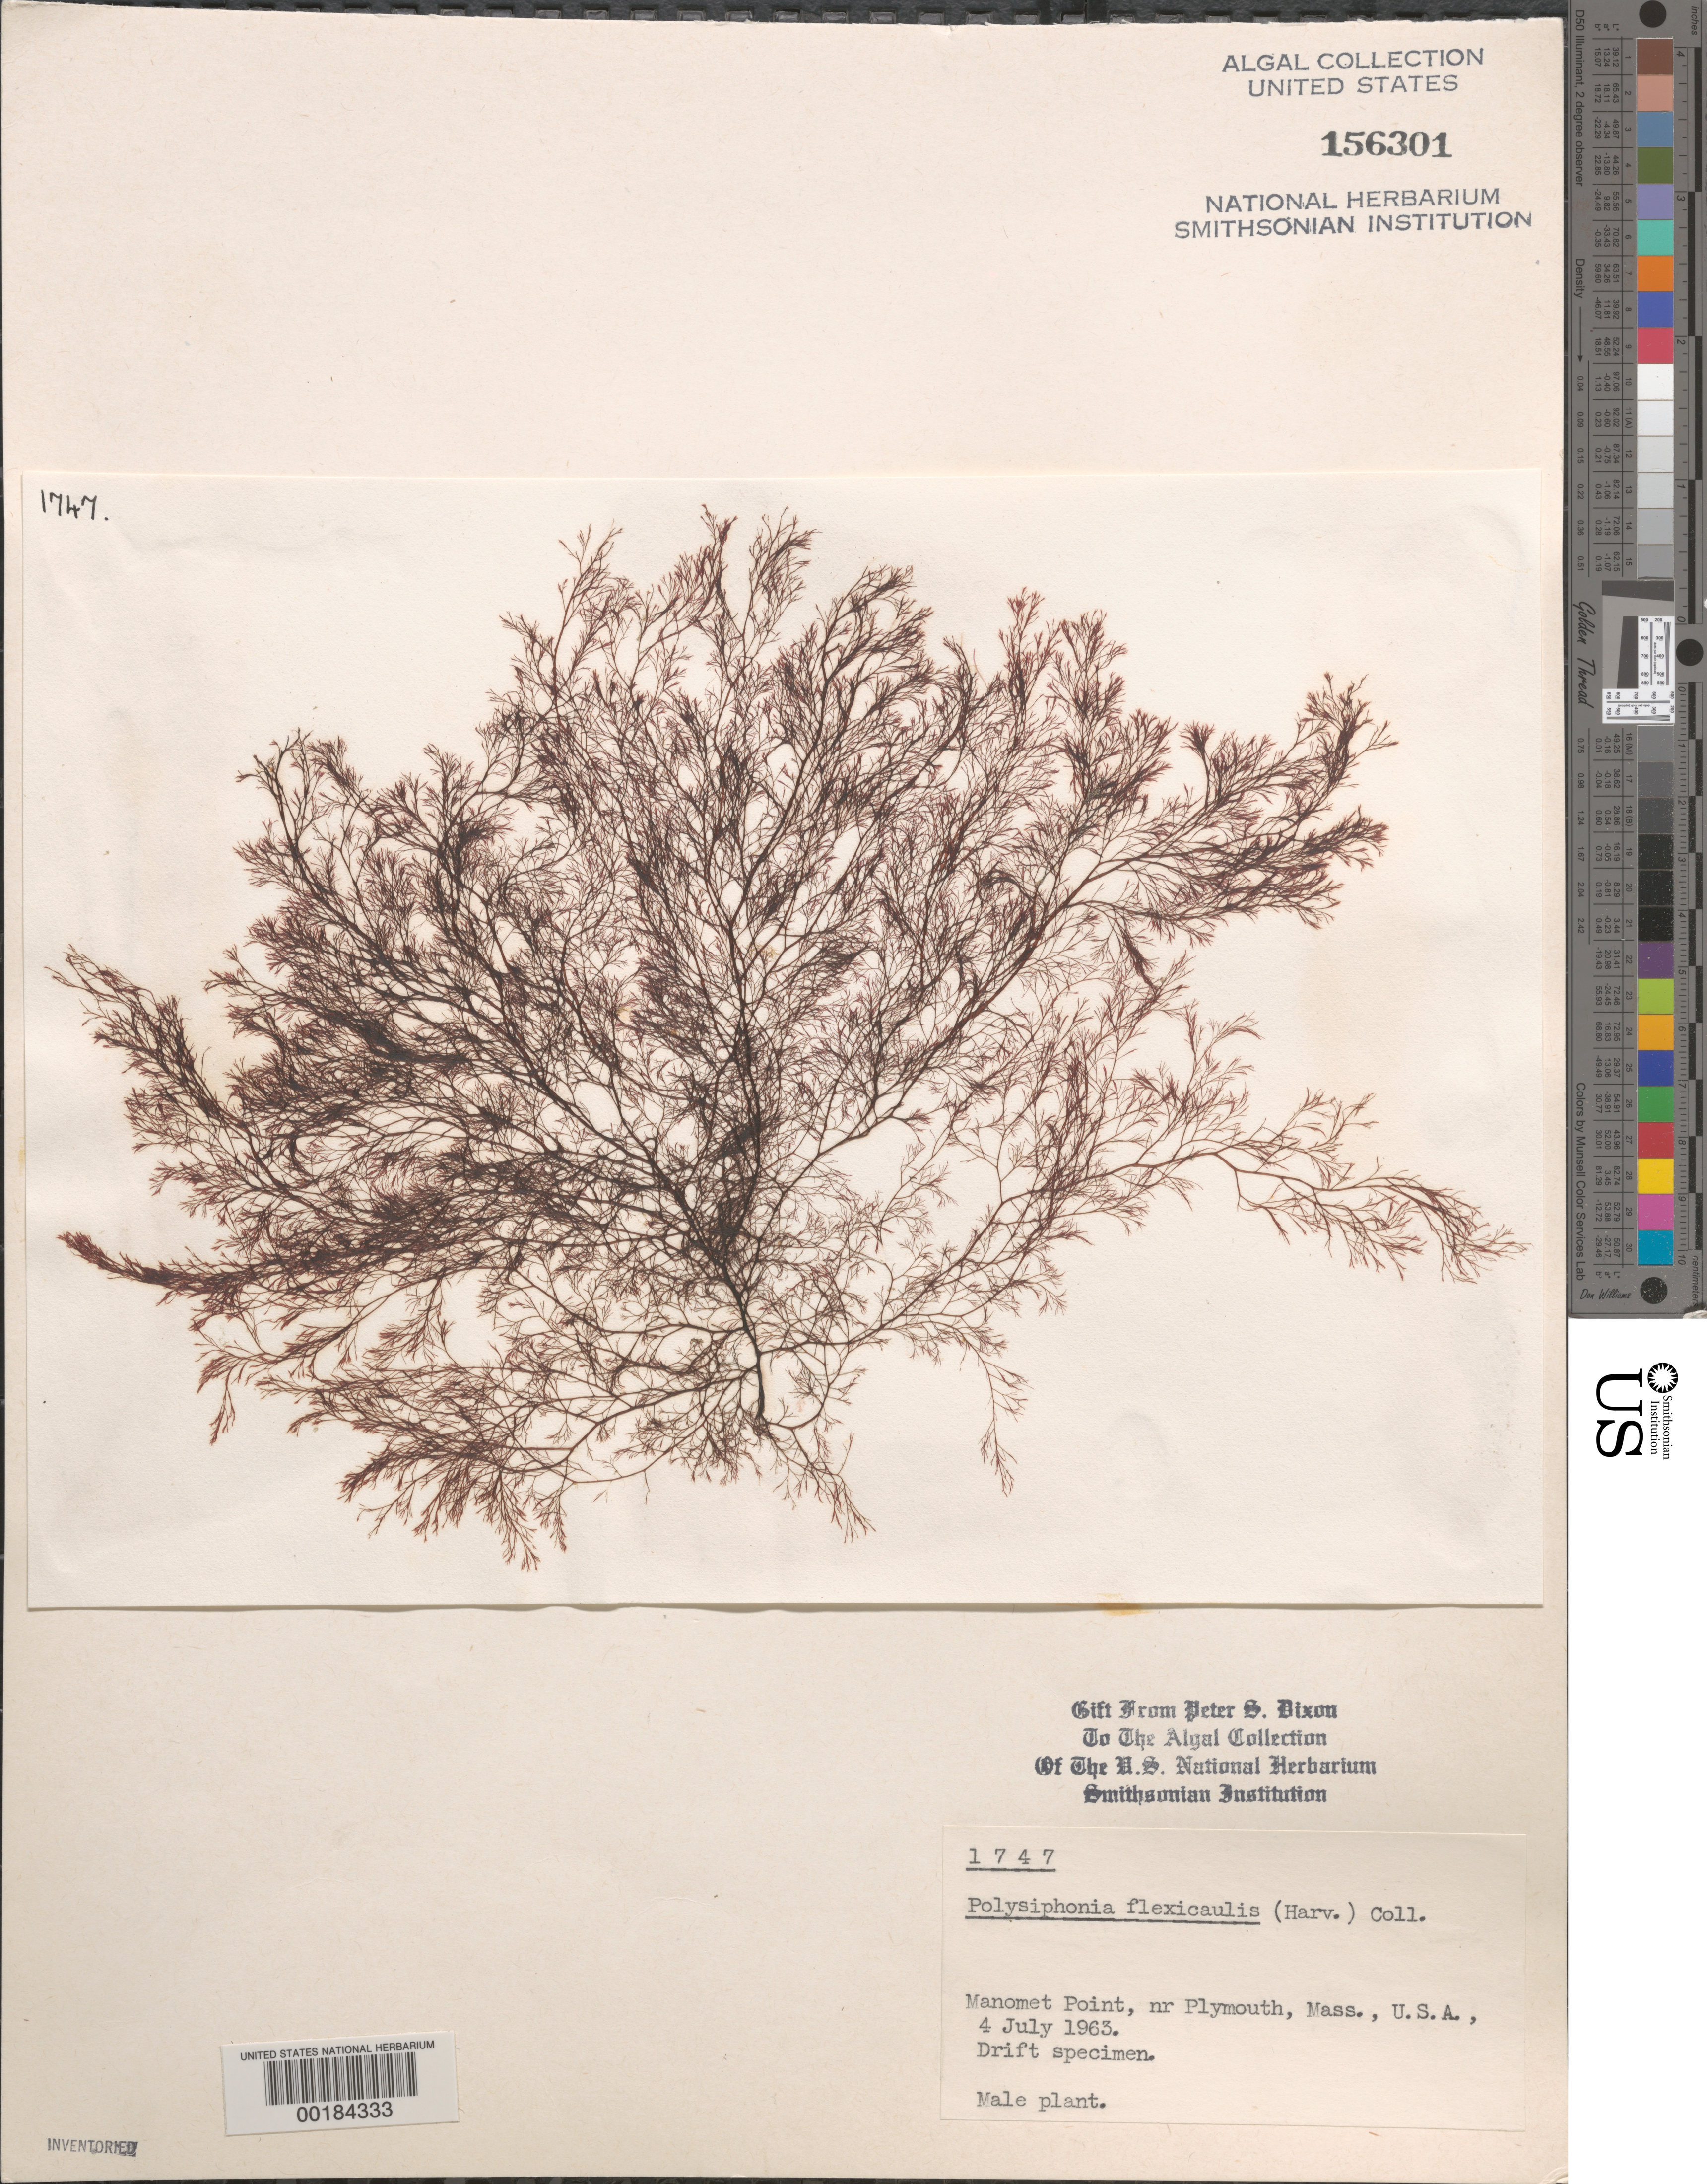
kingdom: Plantae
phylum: Rhodophyta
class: Florideophyceae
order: Ceramiales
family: Rhodomelaceae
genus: Leptosiphonia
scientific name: Leptosiphonia flexicaulis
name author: (Harv.) Savoie & G.W. Saunders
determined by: Algae name updating Project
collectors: P. S. Dixon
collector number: PSD 1747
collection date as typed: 04 Jul 1963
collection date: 1963-07-04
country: United States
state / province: Massachusetts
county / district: Plymouth County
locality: Manomet Point near Plymouth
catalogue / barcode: US 156301